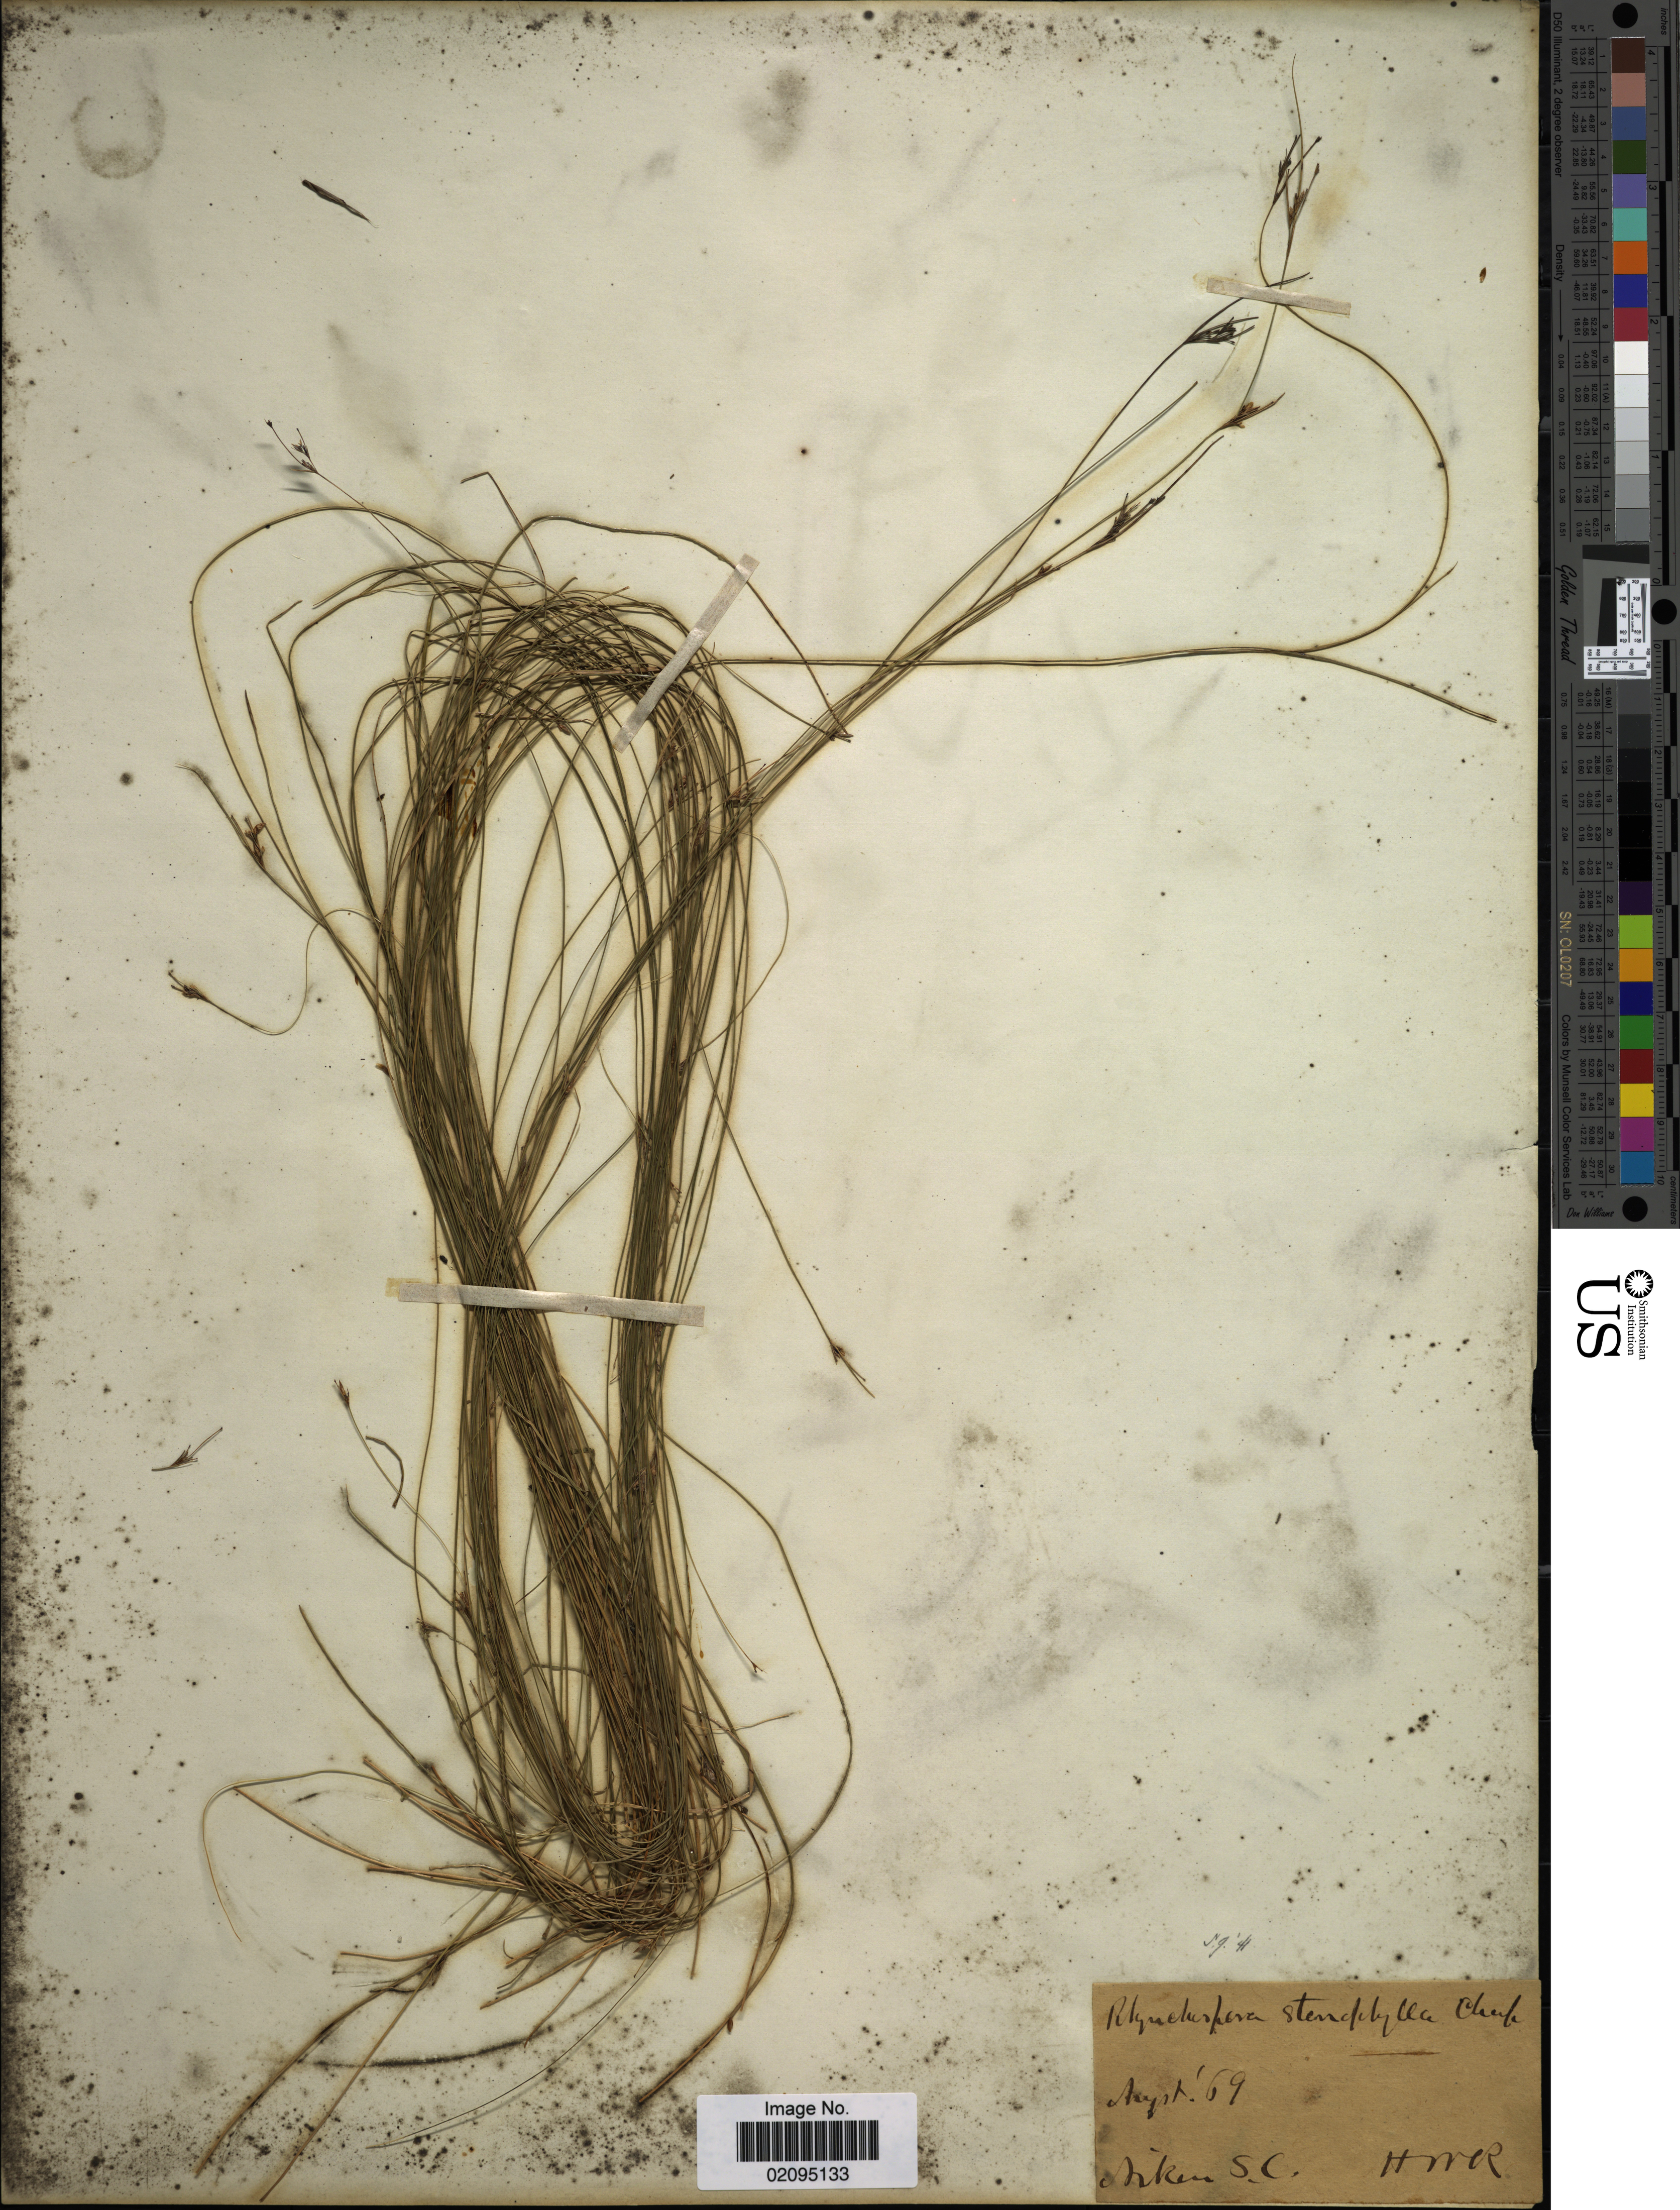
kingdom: Plantae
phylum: Tracheophyta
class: Liliopsida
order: Poales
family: Cyperaceae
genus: Rhynchospora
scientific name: Rhynchospora stenophylla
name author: Chapm.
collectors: H. W. R.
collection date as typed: Transcribed d/m/y: /9/69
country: United States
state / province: South Carolina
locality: Aiken